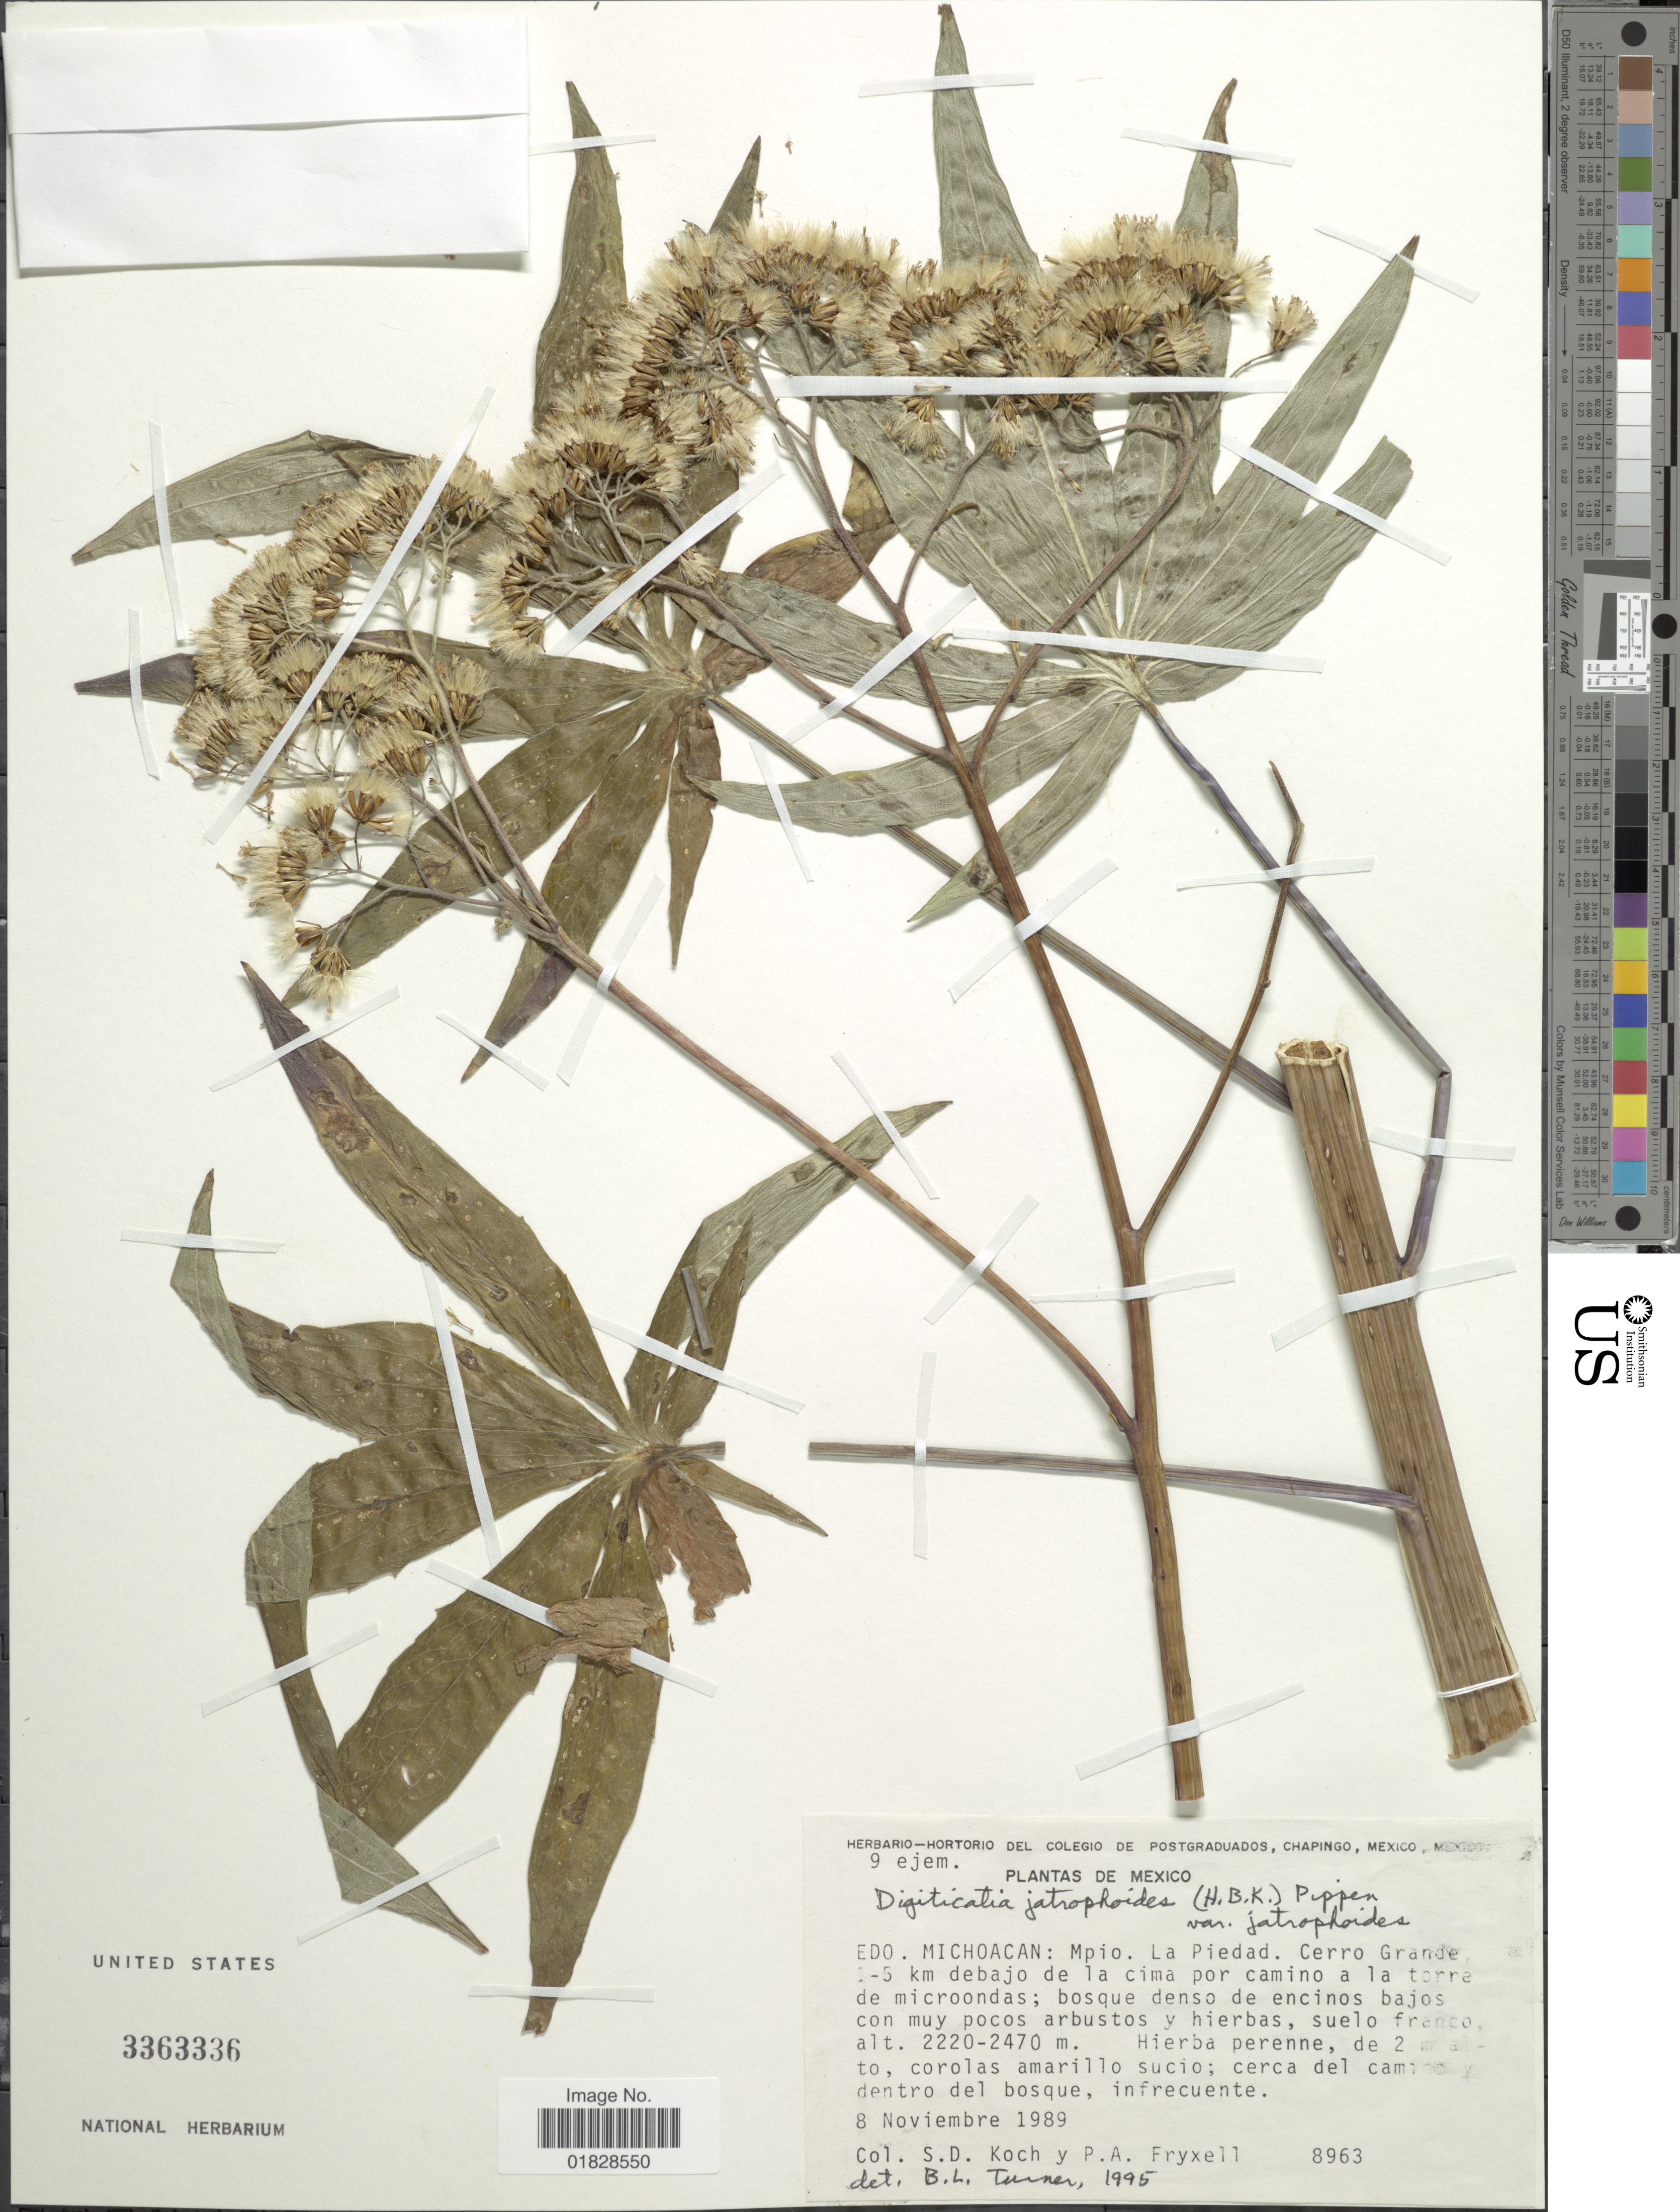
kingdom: Plantae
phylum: Tracheophyta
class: Magnoliopsida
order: Asterales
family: Asteraceae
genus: Digitacalia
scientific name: Digitacalia jatrophoides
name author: (Kunth) Pippen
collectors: S. D. Koch & P. A. Fryxell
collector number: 8963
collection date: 1989-11-08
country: Mexico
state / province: Michoacán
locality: Edo. Michoacan: Mpio. La Piedad. Cerro Grande, 1-5 km debajo de la cima por camino a la torra de microondas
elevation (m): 2220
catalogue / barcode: US 3363336